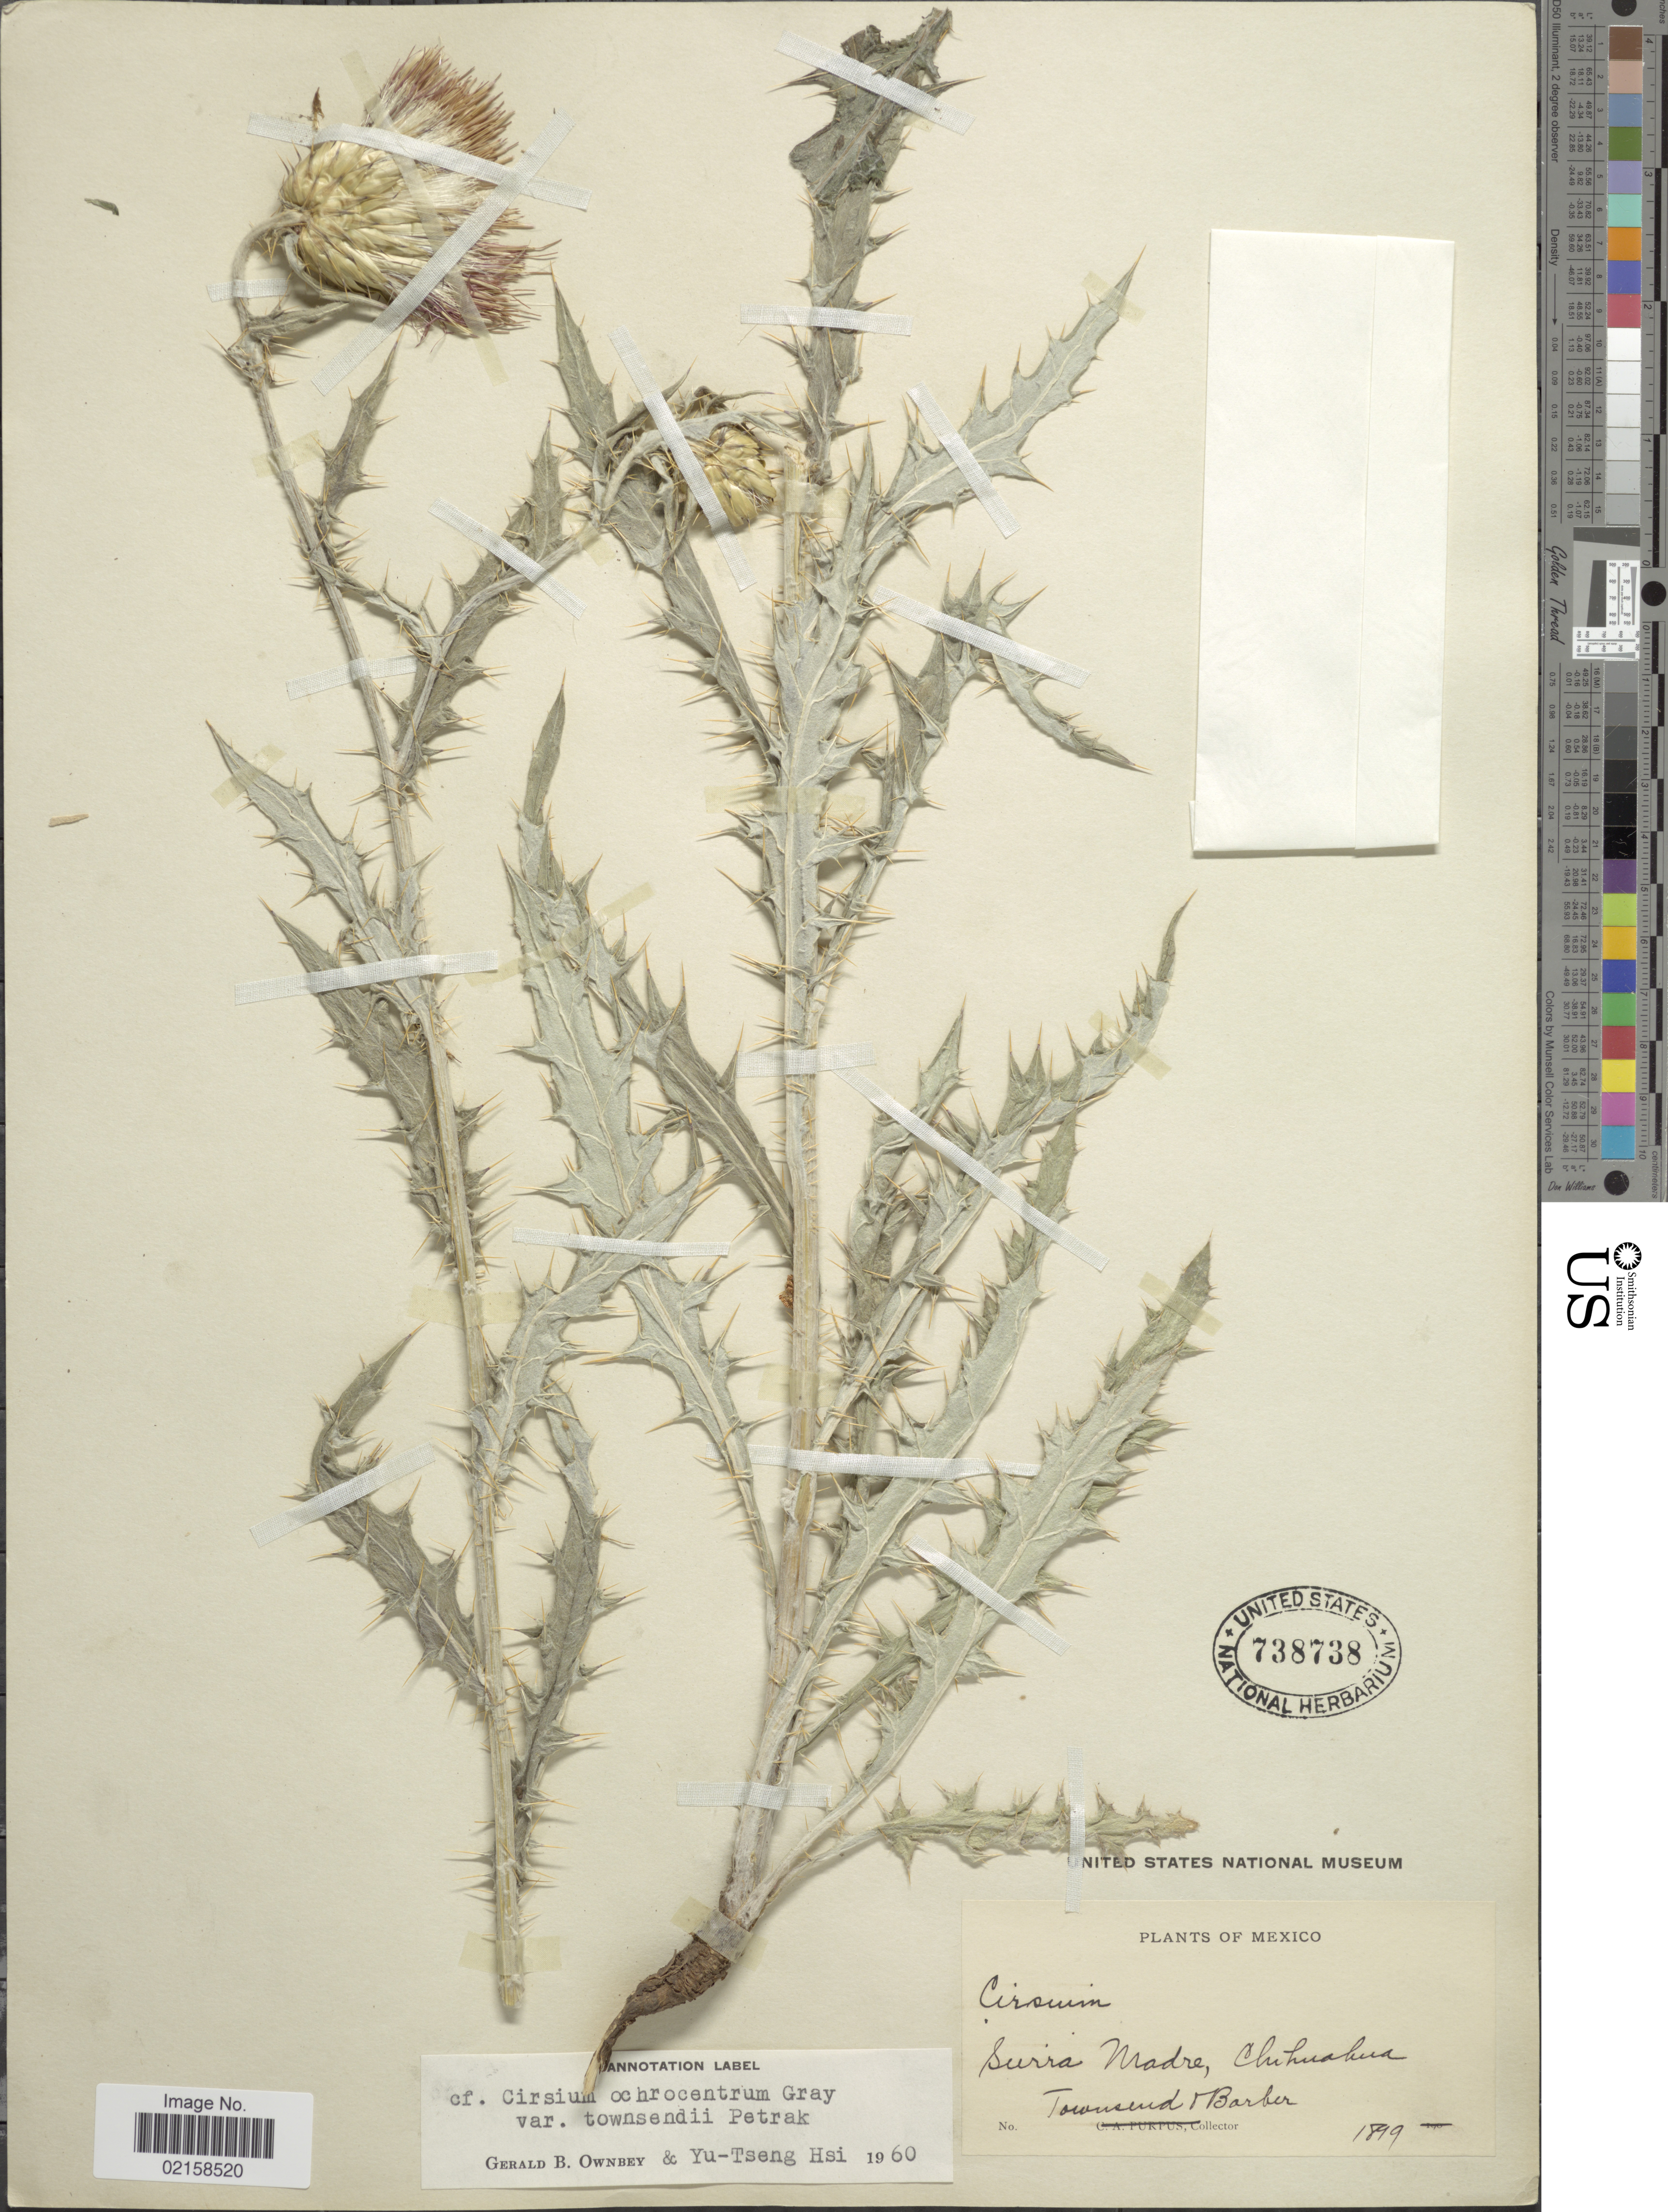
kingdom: Plantae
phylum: Tracheophyta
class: Magnoliopsida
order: Asterales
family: Asteraceae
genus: Cirsium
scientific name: Cirsium ochrocentrum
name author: A. Gray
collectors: Townsend & Barker, --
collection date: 1899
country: Mexico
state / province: Chihuahua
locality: Sierra Madre.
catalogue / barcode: US 738738